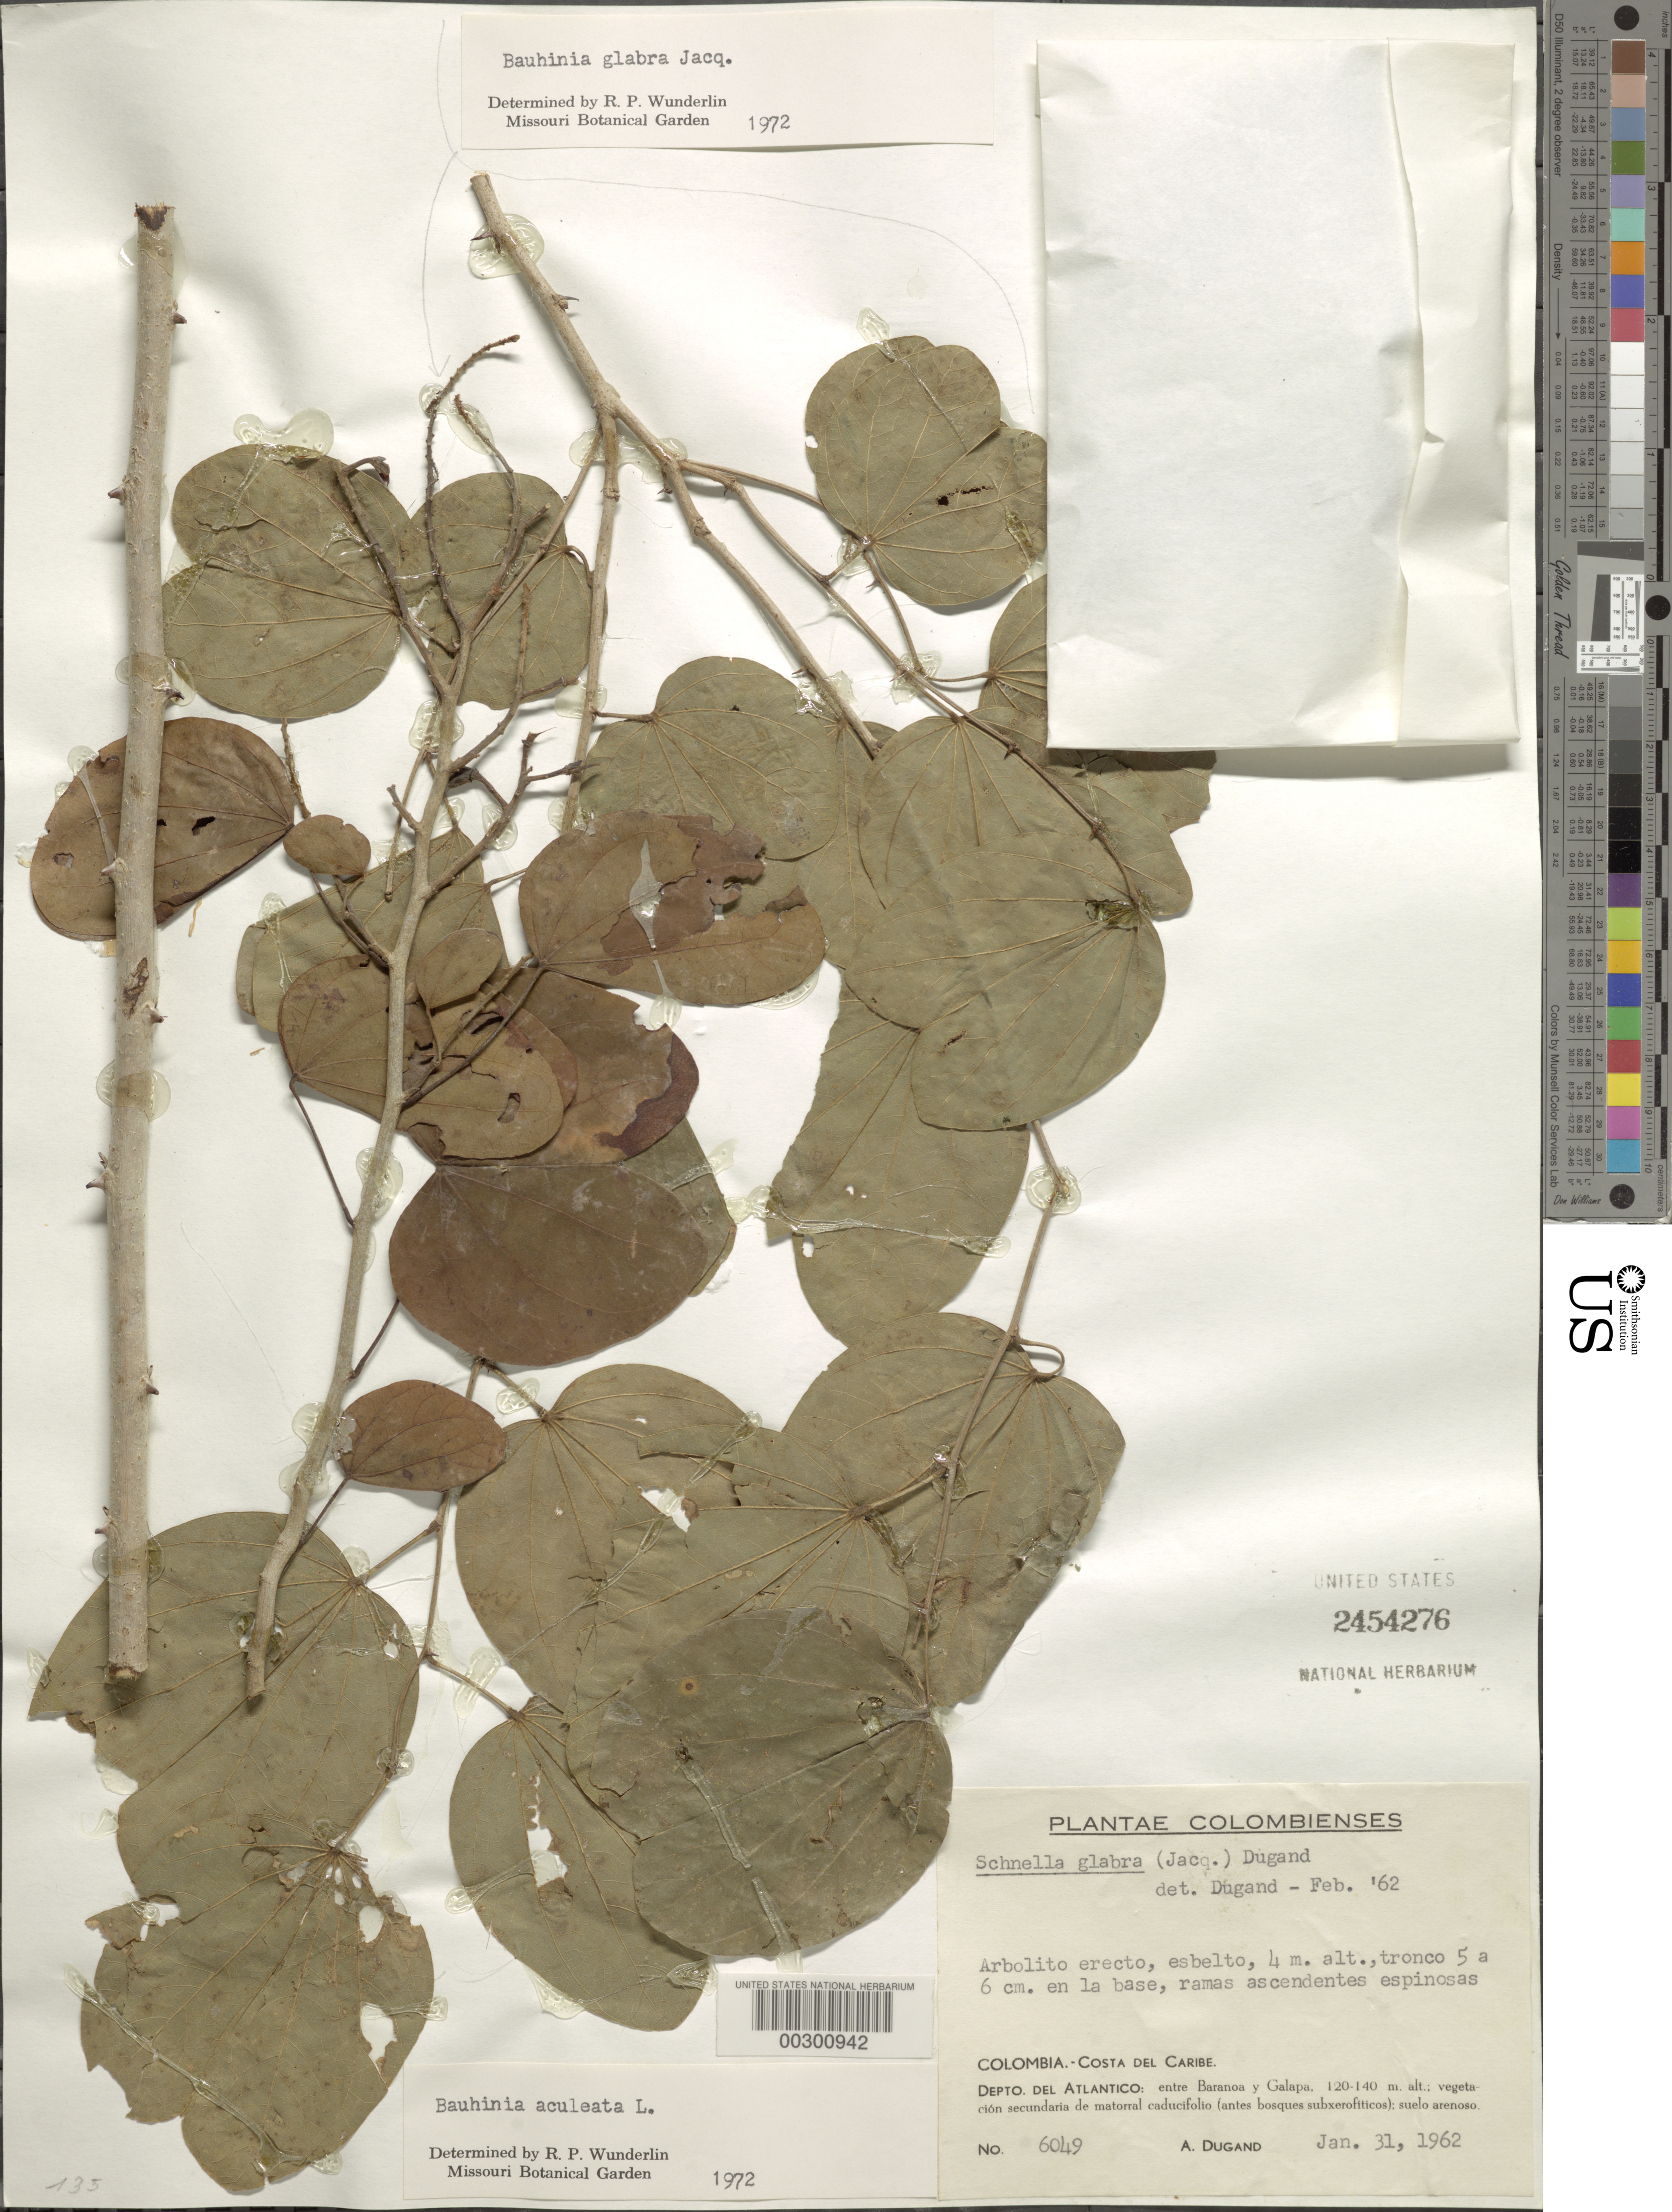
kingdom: Plantae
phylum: Tracheophyta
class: Magnoliopsida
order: Fabales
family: Fabaceae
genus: Bauhinia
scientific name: Bauhinia aculeata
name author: L.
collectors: A. Dugand G.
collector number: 6049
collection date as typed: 31 Jan 1962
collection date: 1962-01-31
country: Colombia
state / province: Atlántico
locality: Between Baranoa and Galapa; Costa del Caribe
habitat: Secondary vegetation; sandy ground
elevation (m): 120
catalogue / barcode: US 2454276